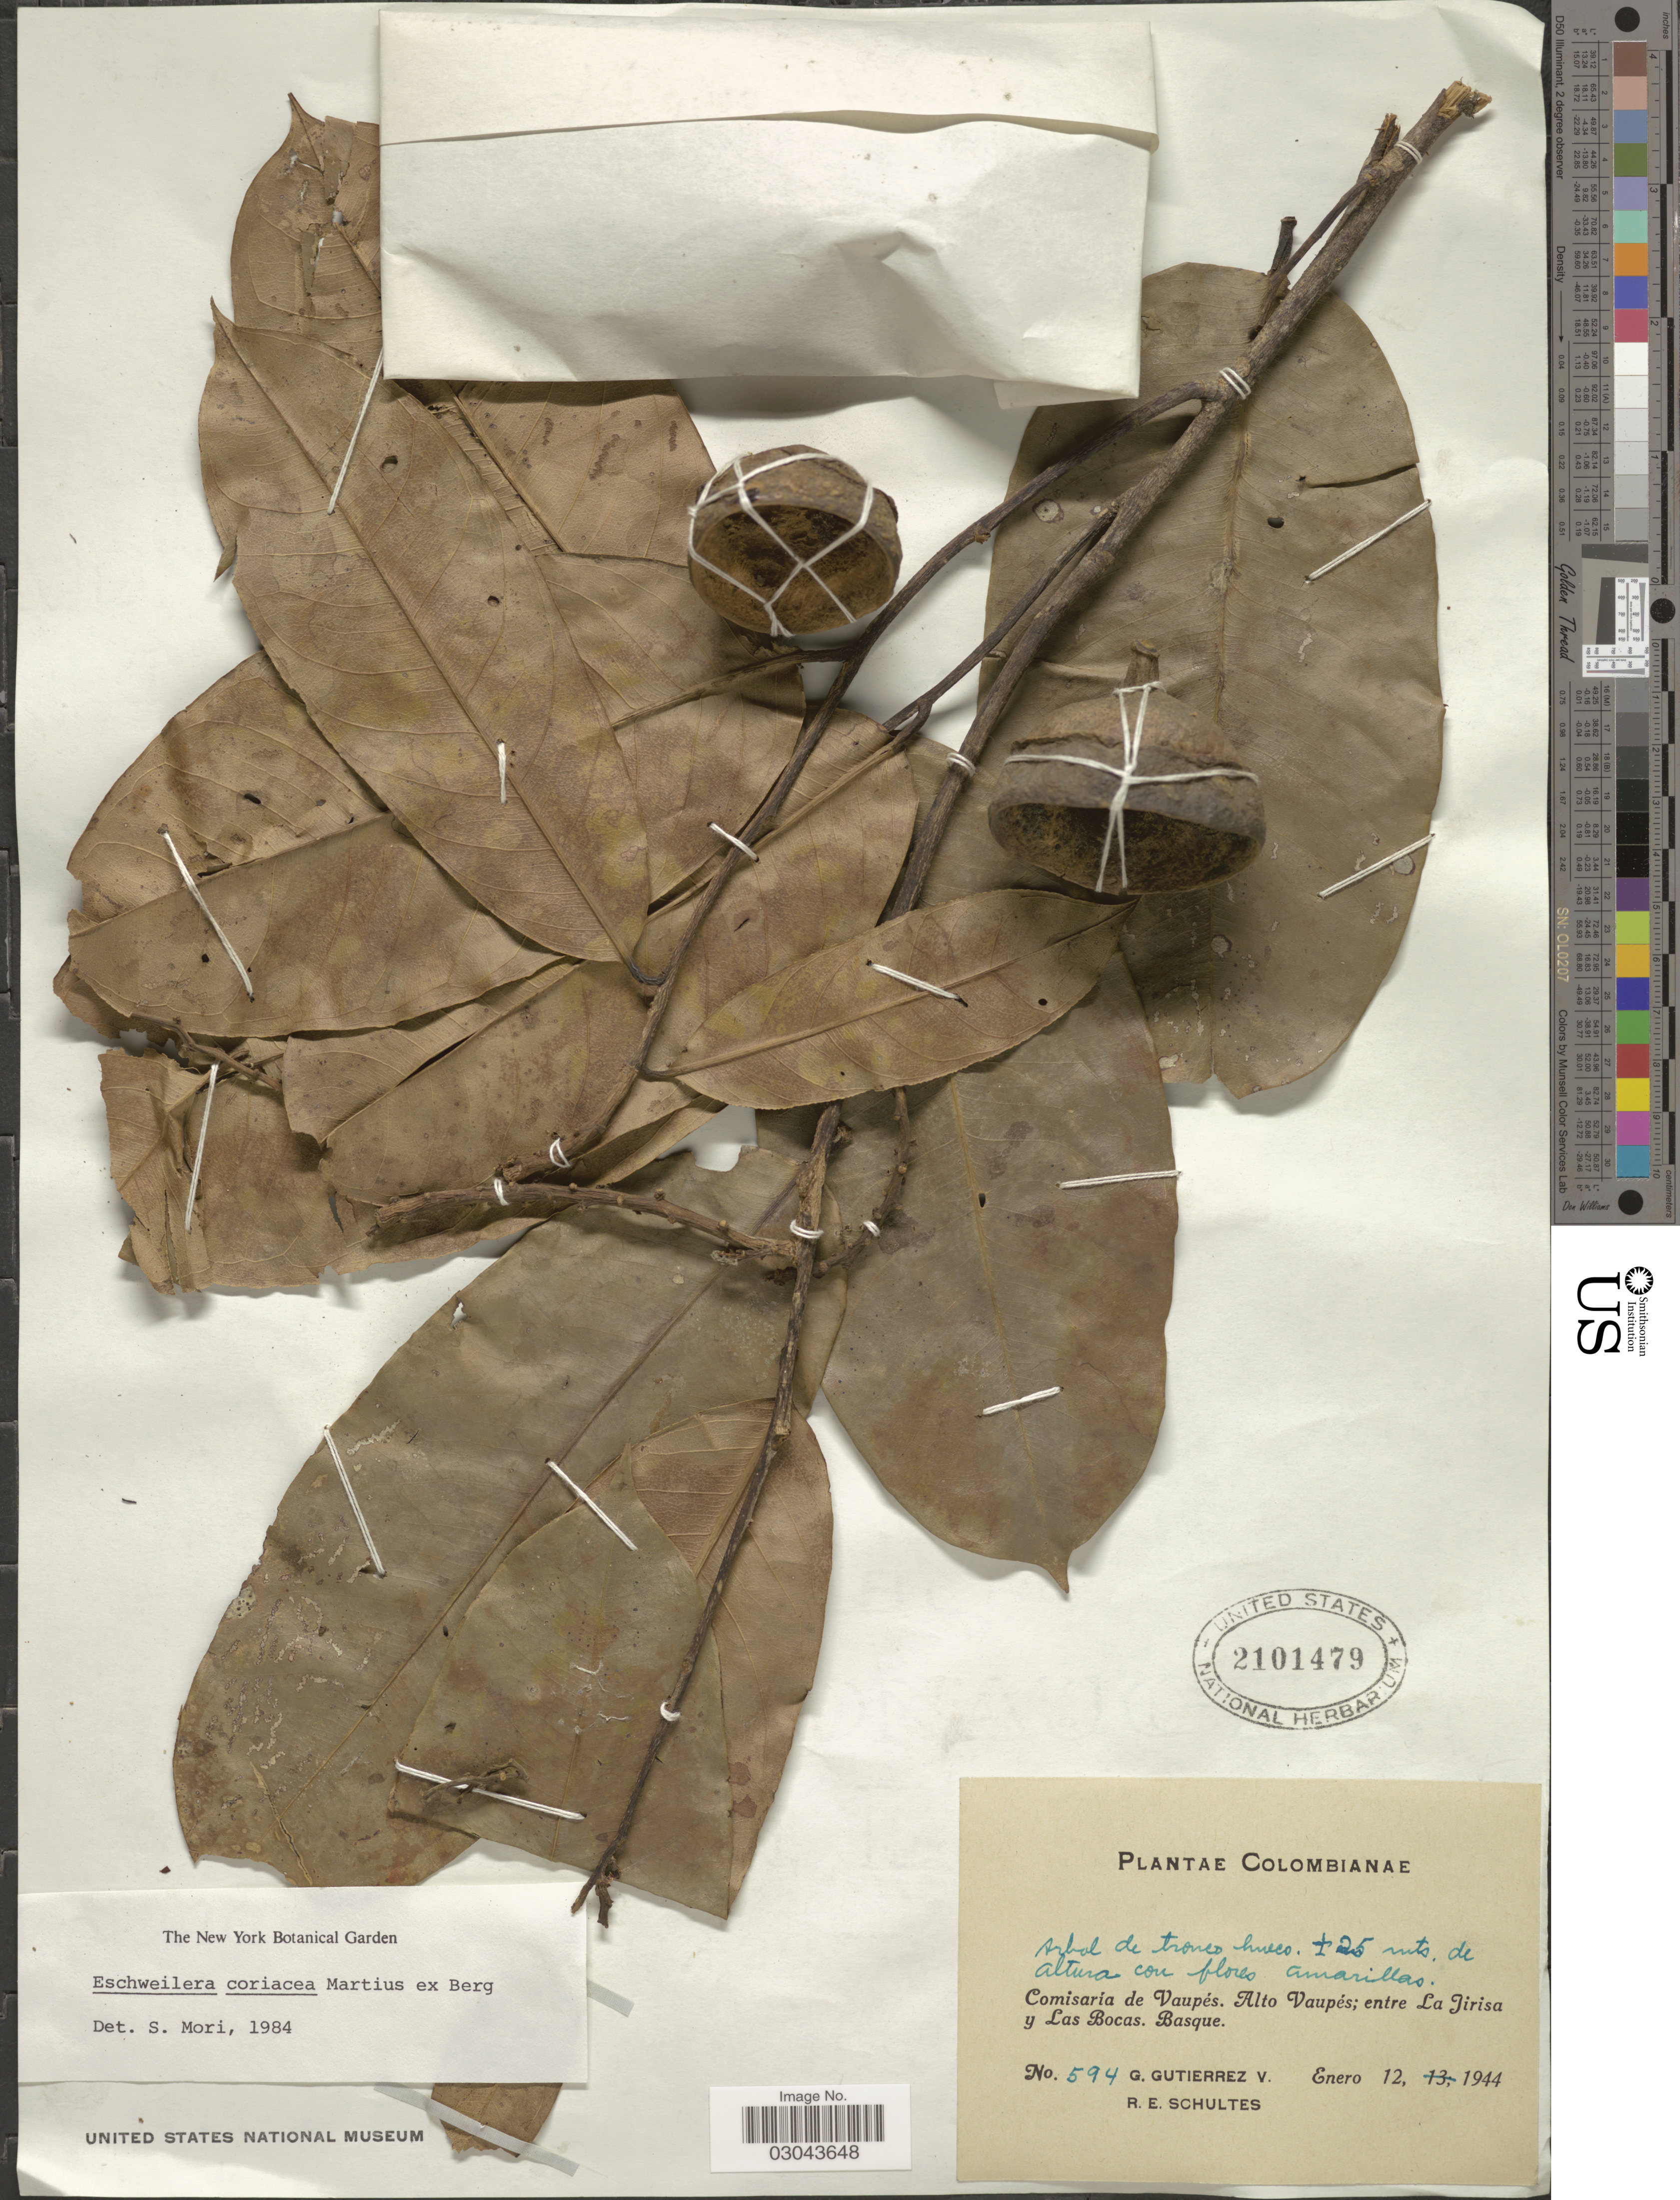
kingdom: Plantae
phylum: Tracheophyta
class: Magnoliopsida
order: Ericales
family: Lecythidaceae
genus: Eschweilera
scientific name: Eschweilera coriacea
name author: (DC.) S.A. Mori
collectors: G. Gutiérrez V. & R. E. Schultes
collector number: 594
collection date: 1944-01-12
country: Colombia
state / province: Vaupés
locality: Comisaría de Vaupés. Alto Vaupés; entre La Jirisa y Las Bocas. Basque.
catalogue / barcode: US 2101479